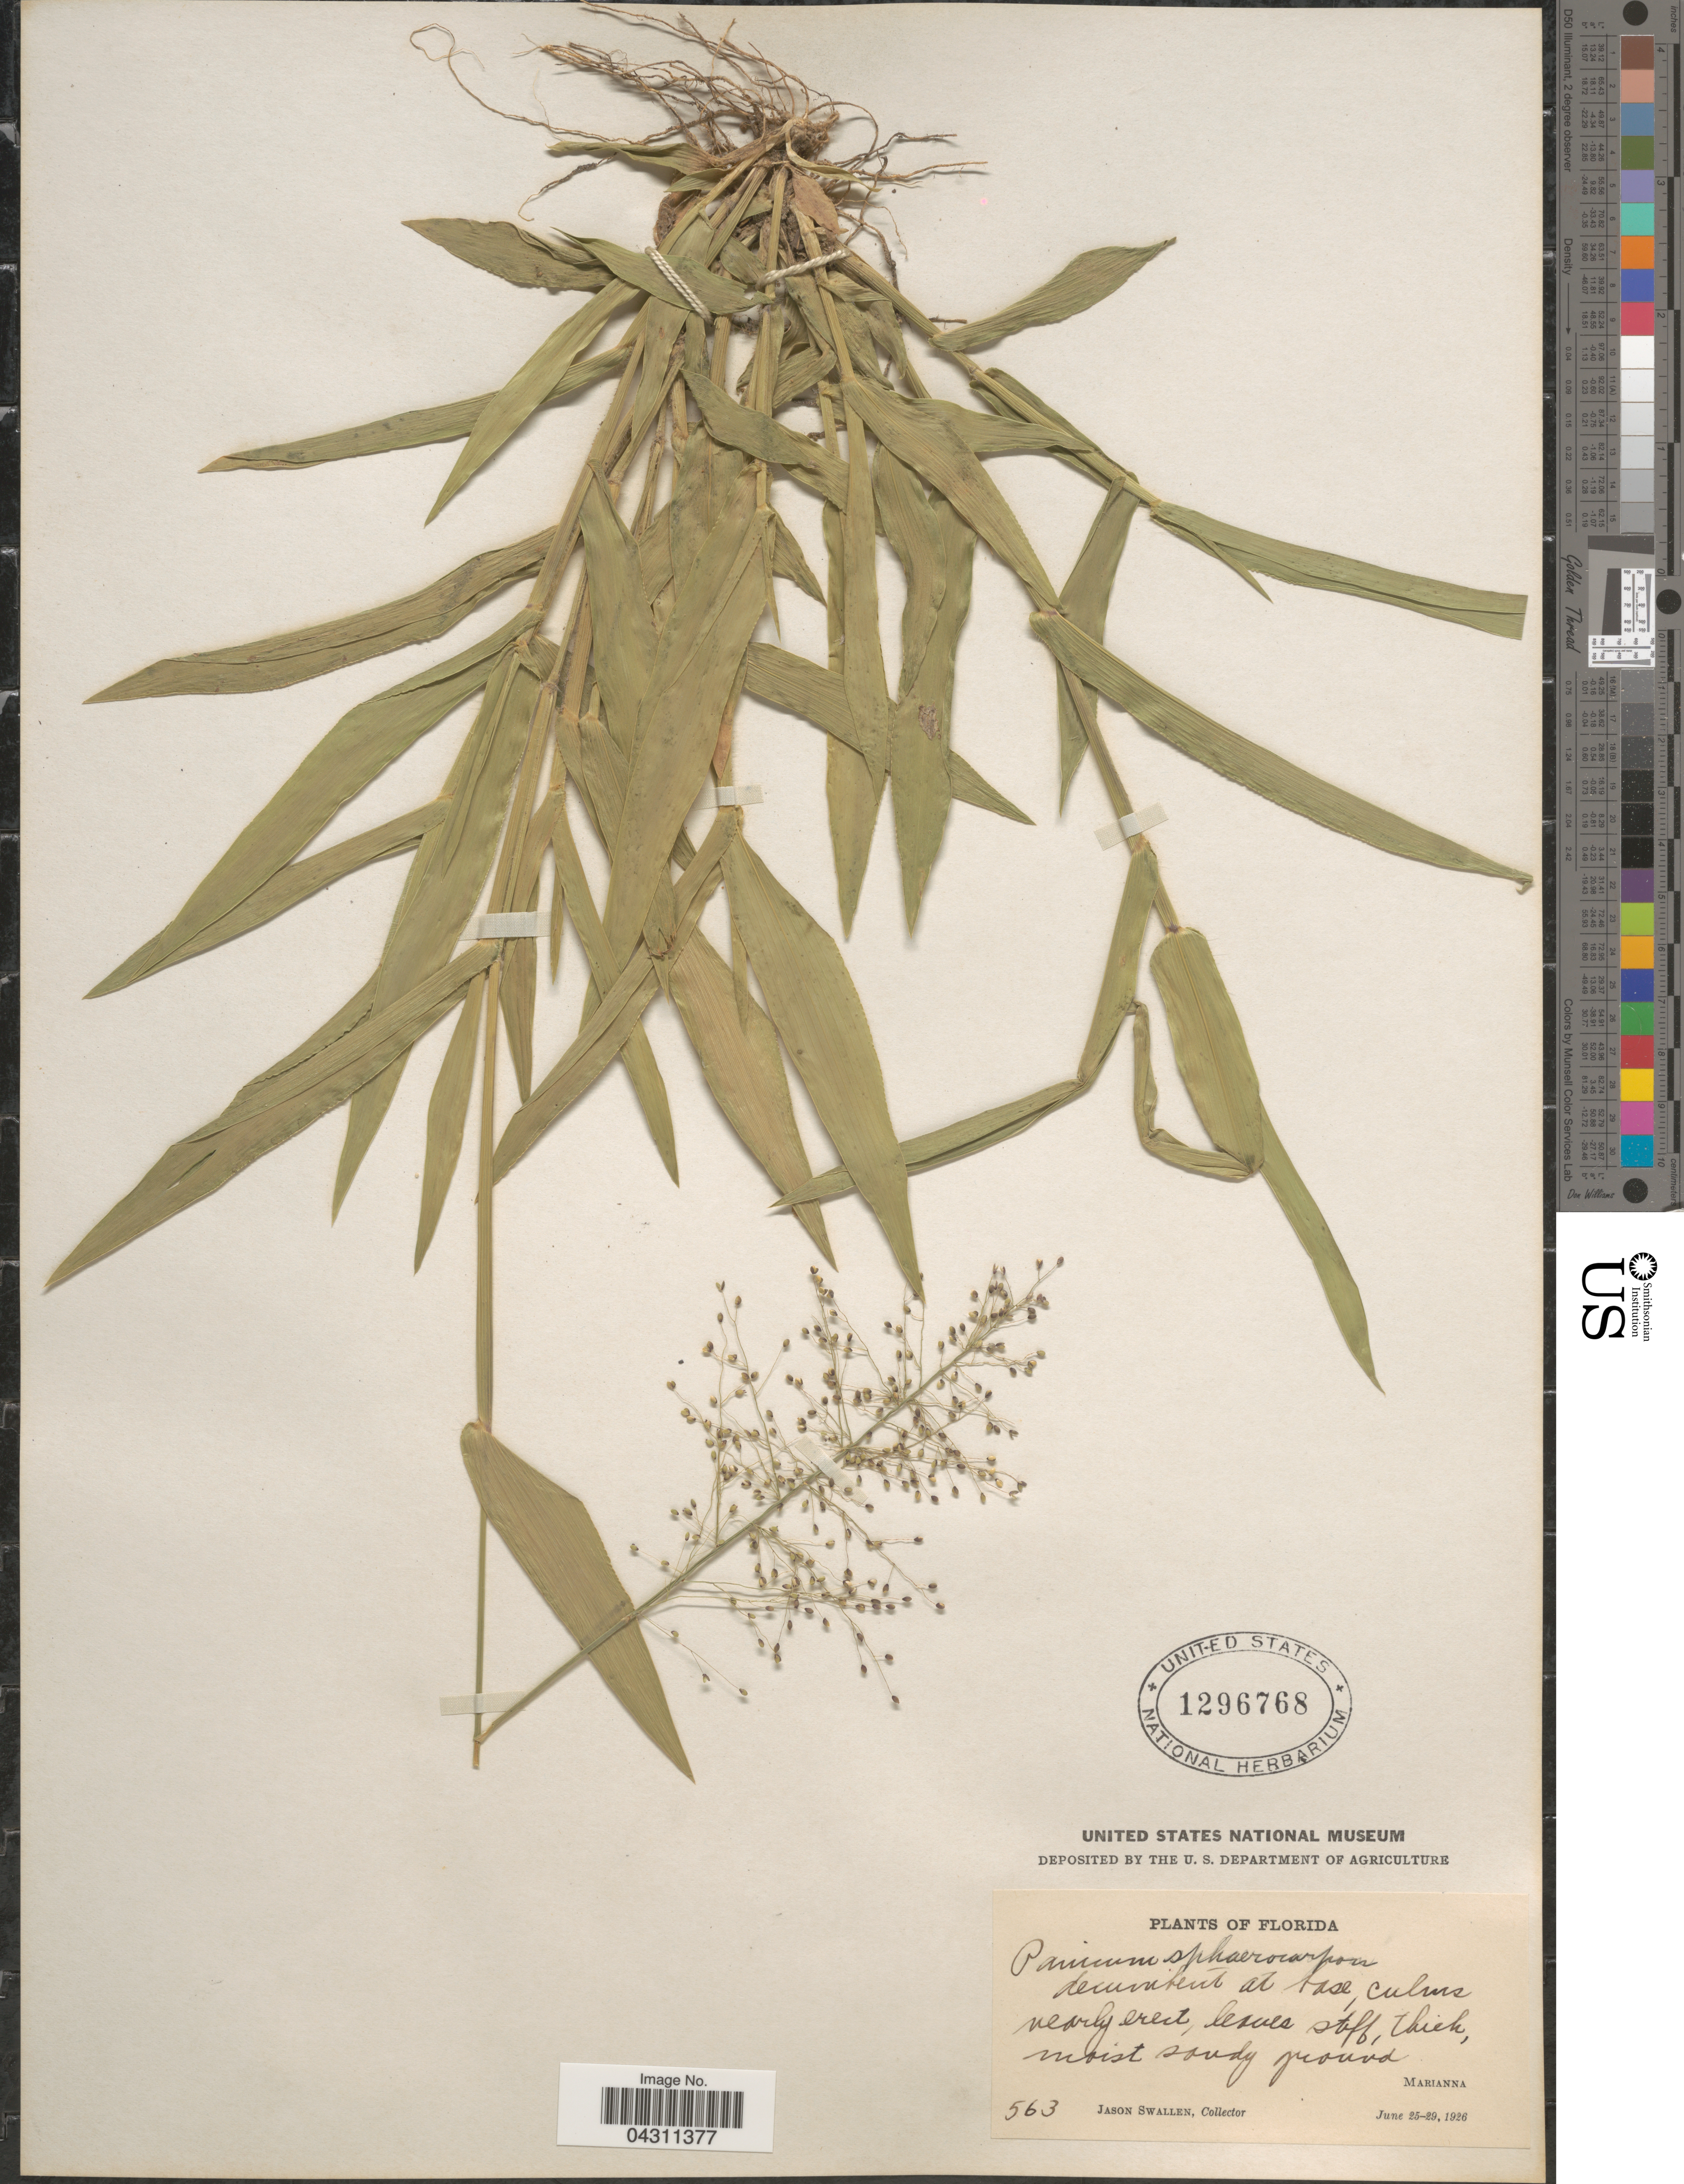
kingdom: Plantae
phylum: Tracheophyta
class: Liliopsida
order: Poales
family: Poaceae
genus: Dichanthelium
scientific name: Dichanthelium sphaerocarpon var. sphaerocarpon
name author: (Elliott) Gould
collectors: J. R. Swallen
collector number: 563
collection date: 1926-06-25/1926-06-29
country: United States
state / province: Florida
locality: Marianna.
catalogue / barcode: US 1296768